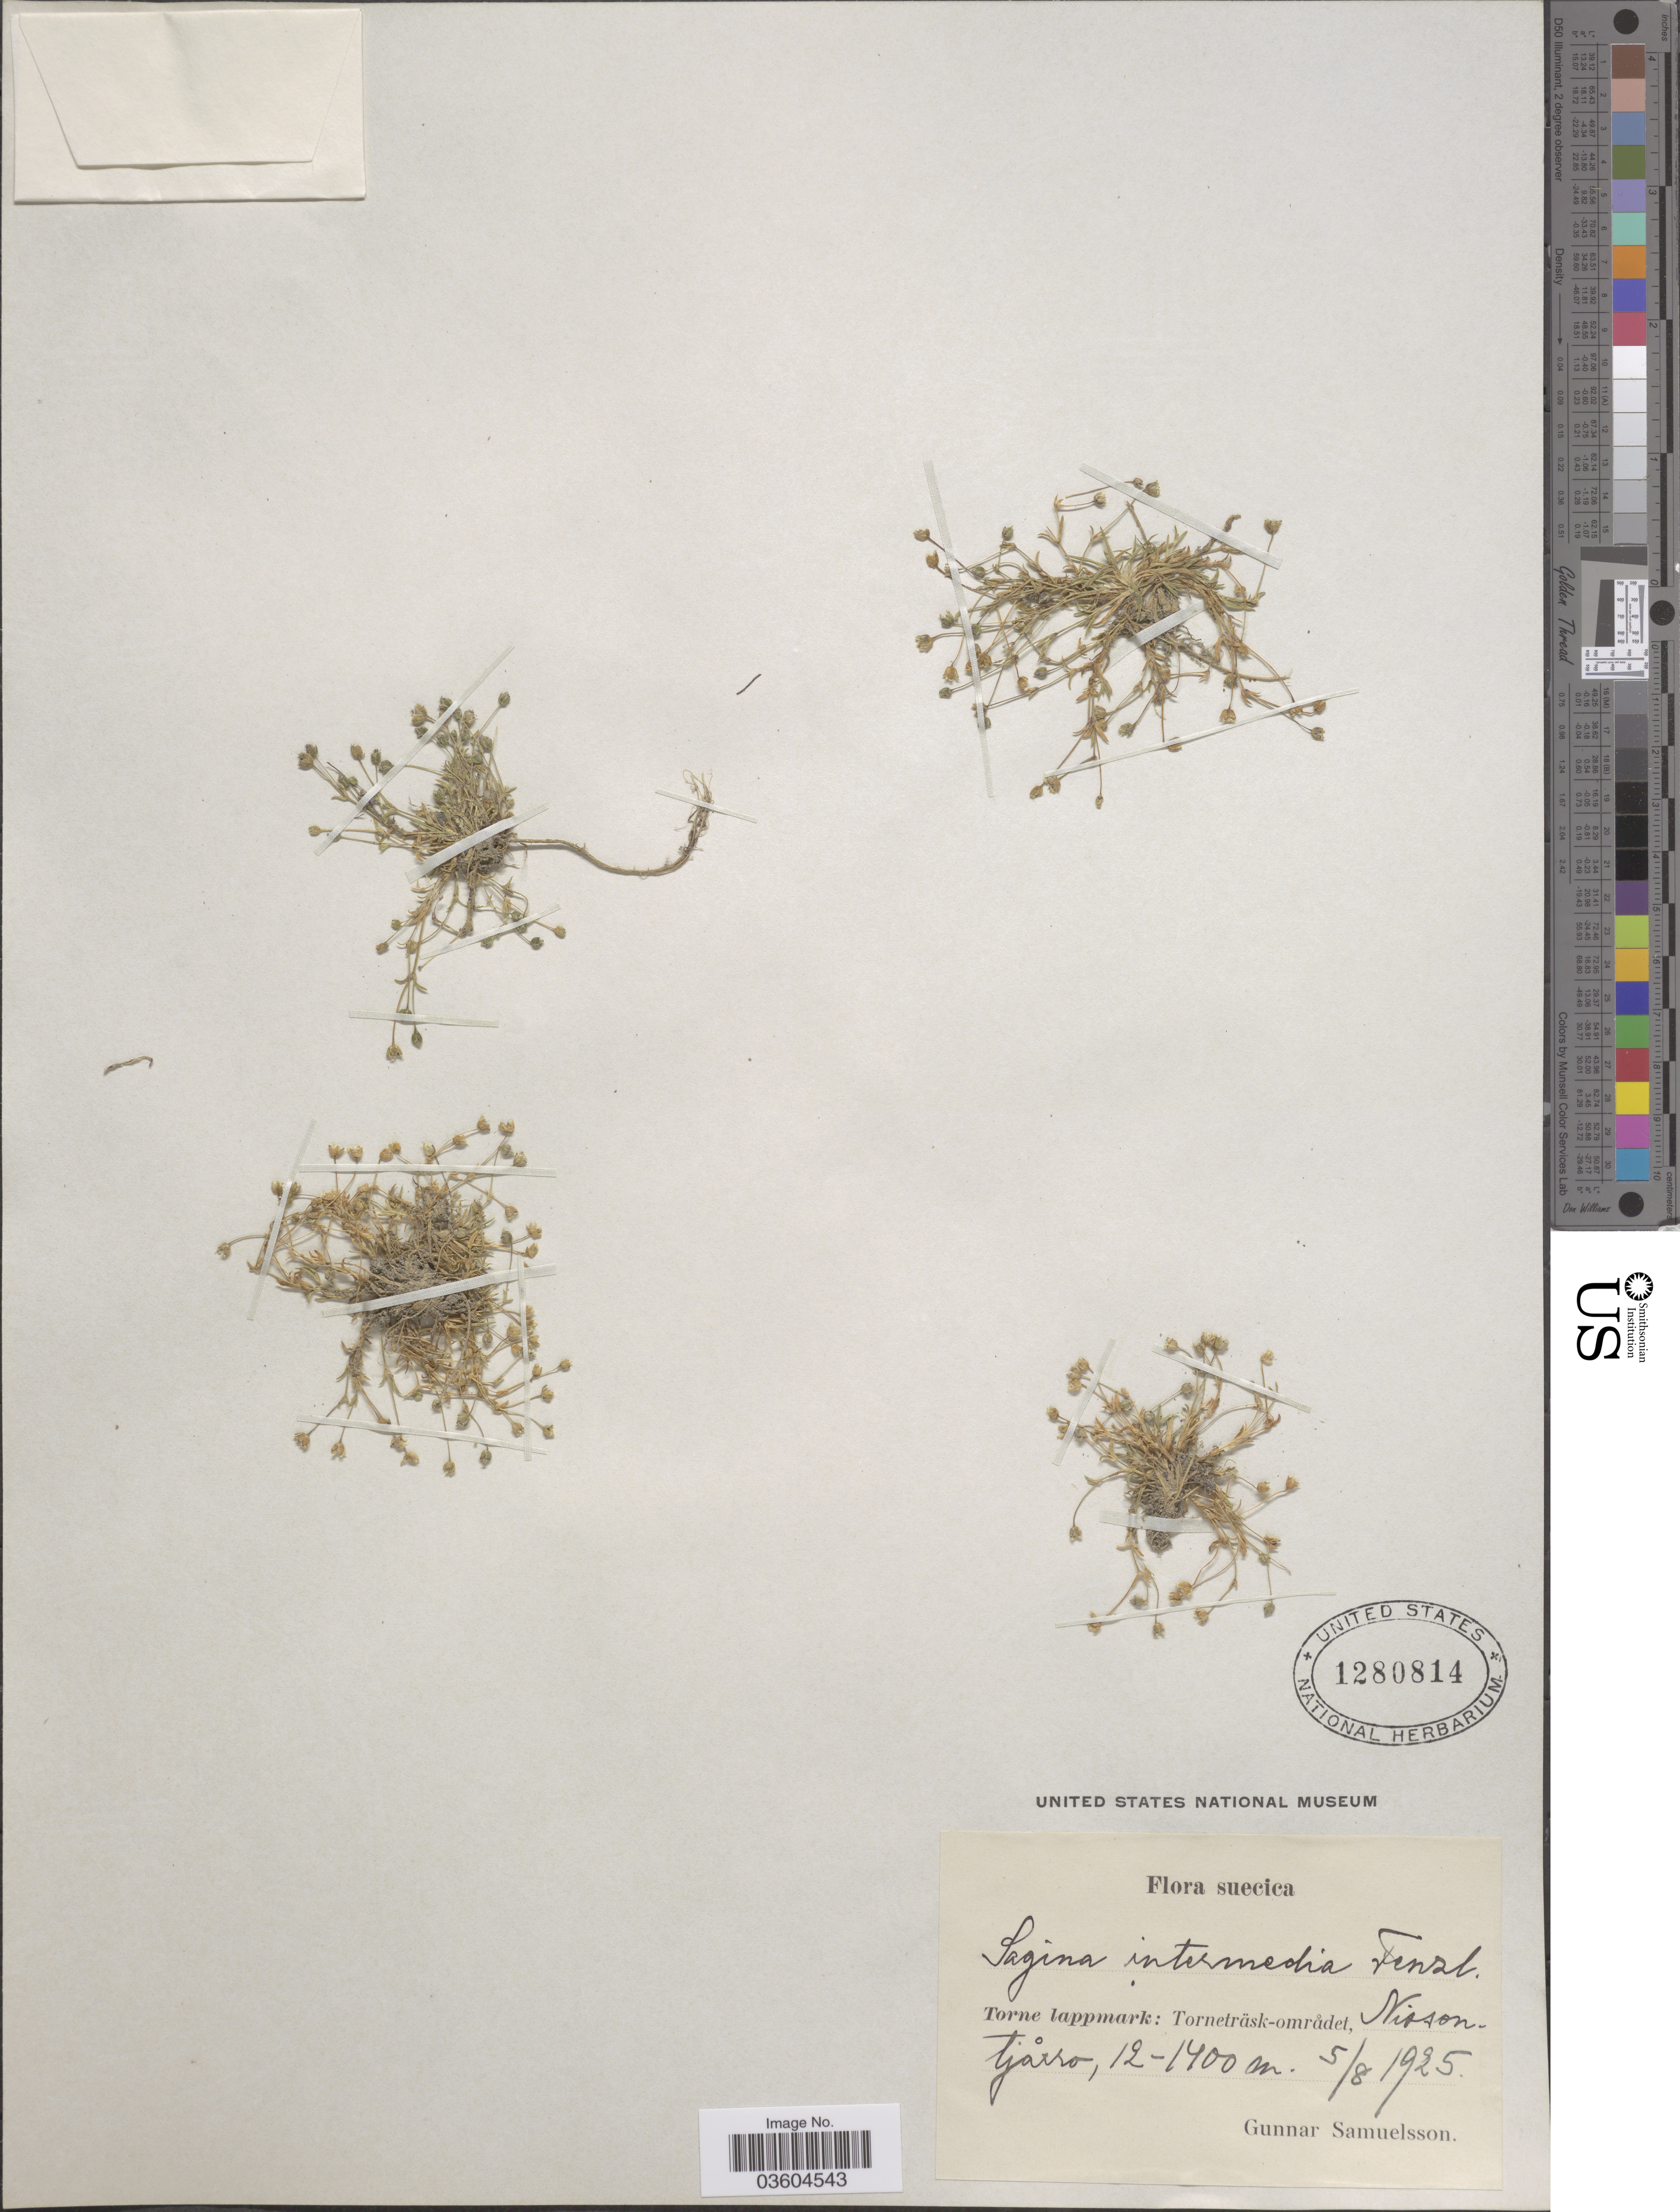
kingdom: Plantae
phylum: Tracheophyta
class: Magnoliopsida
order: Caryophyllales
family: Caryophyllaceae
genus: Sagina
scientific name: Sagina intermedia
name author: (Fenzl) Ledeb.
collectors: G. Samuelsson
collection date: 1925-08-05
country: Sweden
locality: Suecica. Torne lappmark: Torneträsk-området, Nisson-Gåiro.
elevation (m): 1200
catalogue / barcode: US 1280814